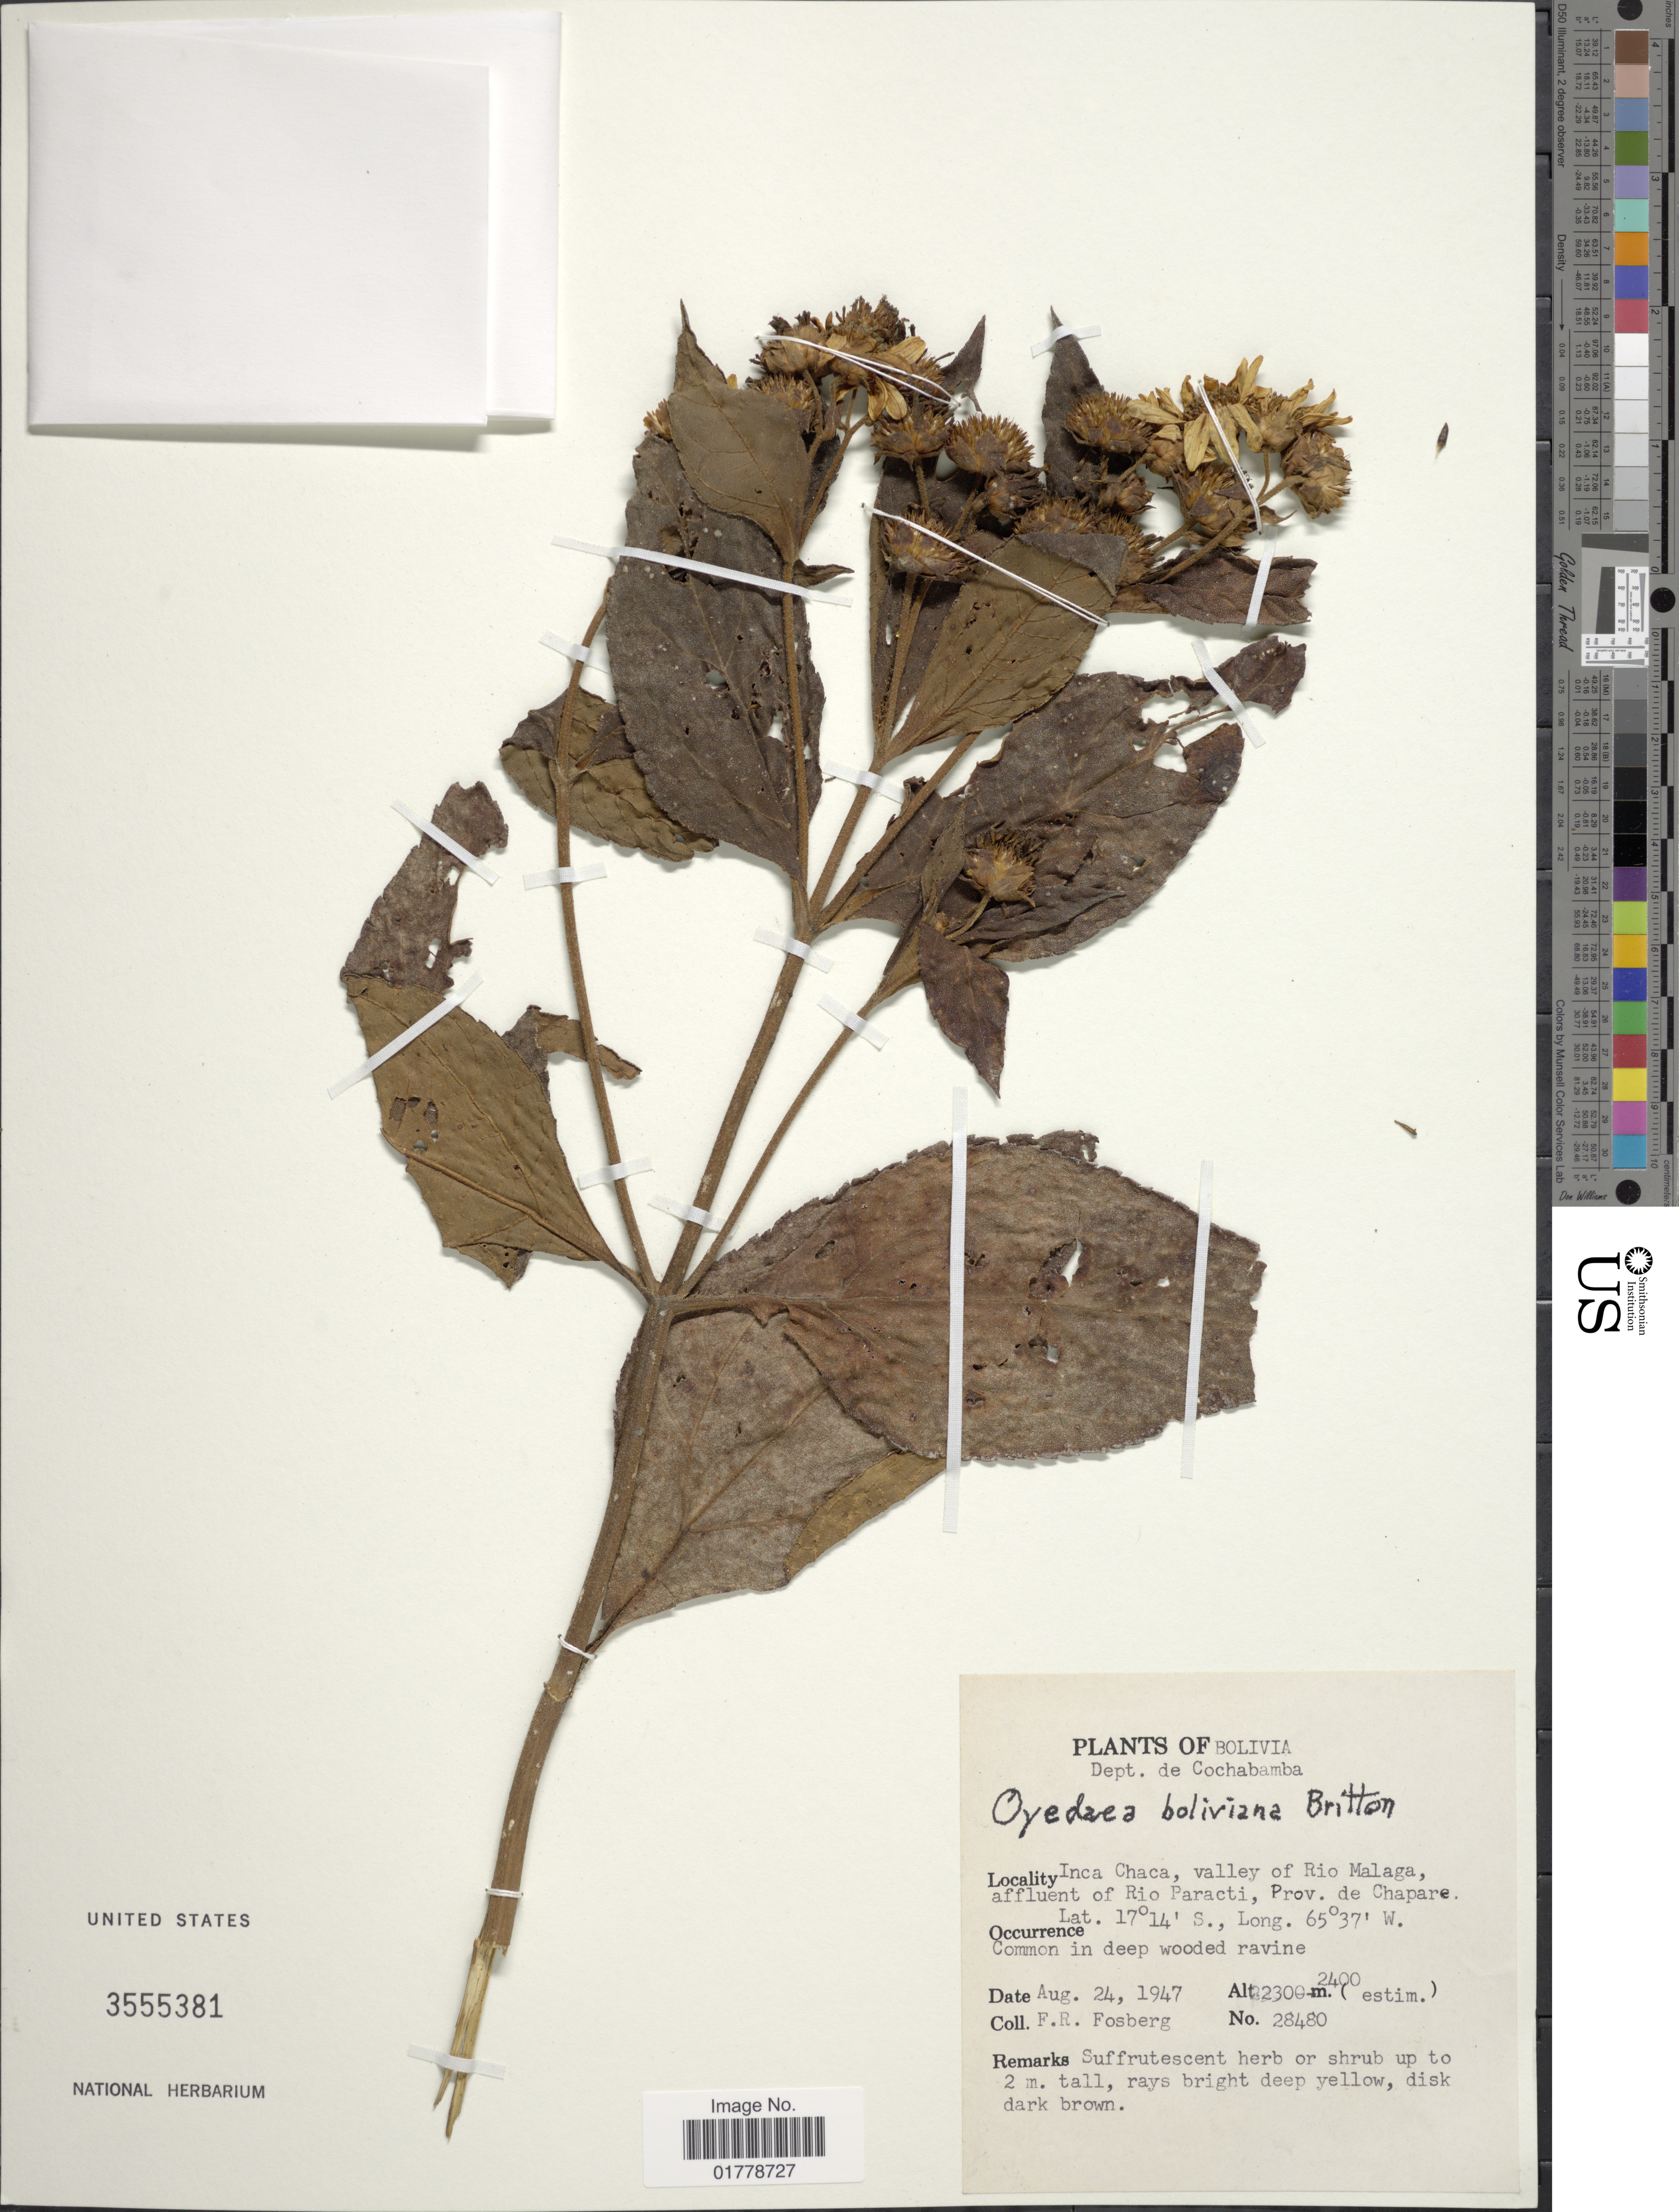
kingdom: Plantae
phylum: Tracheophyta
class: Magnoliopsida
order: Asterales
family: Asteraceae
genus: Oyedaea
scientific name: Oyedaea boliviana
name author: Britton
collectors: F. R. Fosberg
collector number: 28480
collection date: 1947-08-24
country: Bolivia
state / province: Cochabamba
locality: Dept. de Cochabamba. Inca Chaca, valley of Rio Malaga, affluent of Rio Paracti, Prov. de Chapare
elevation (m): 2400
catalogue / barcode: US 3555381